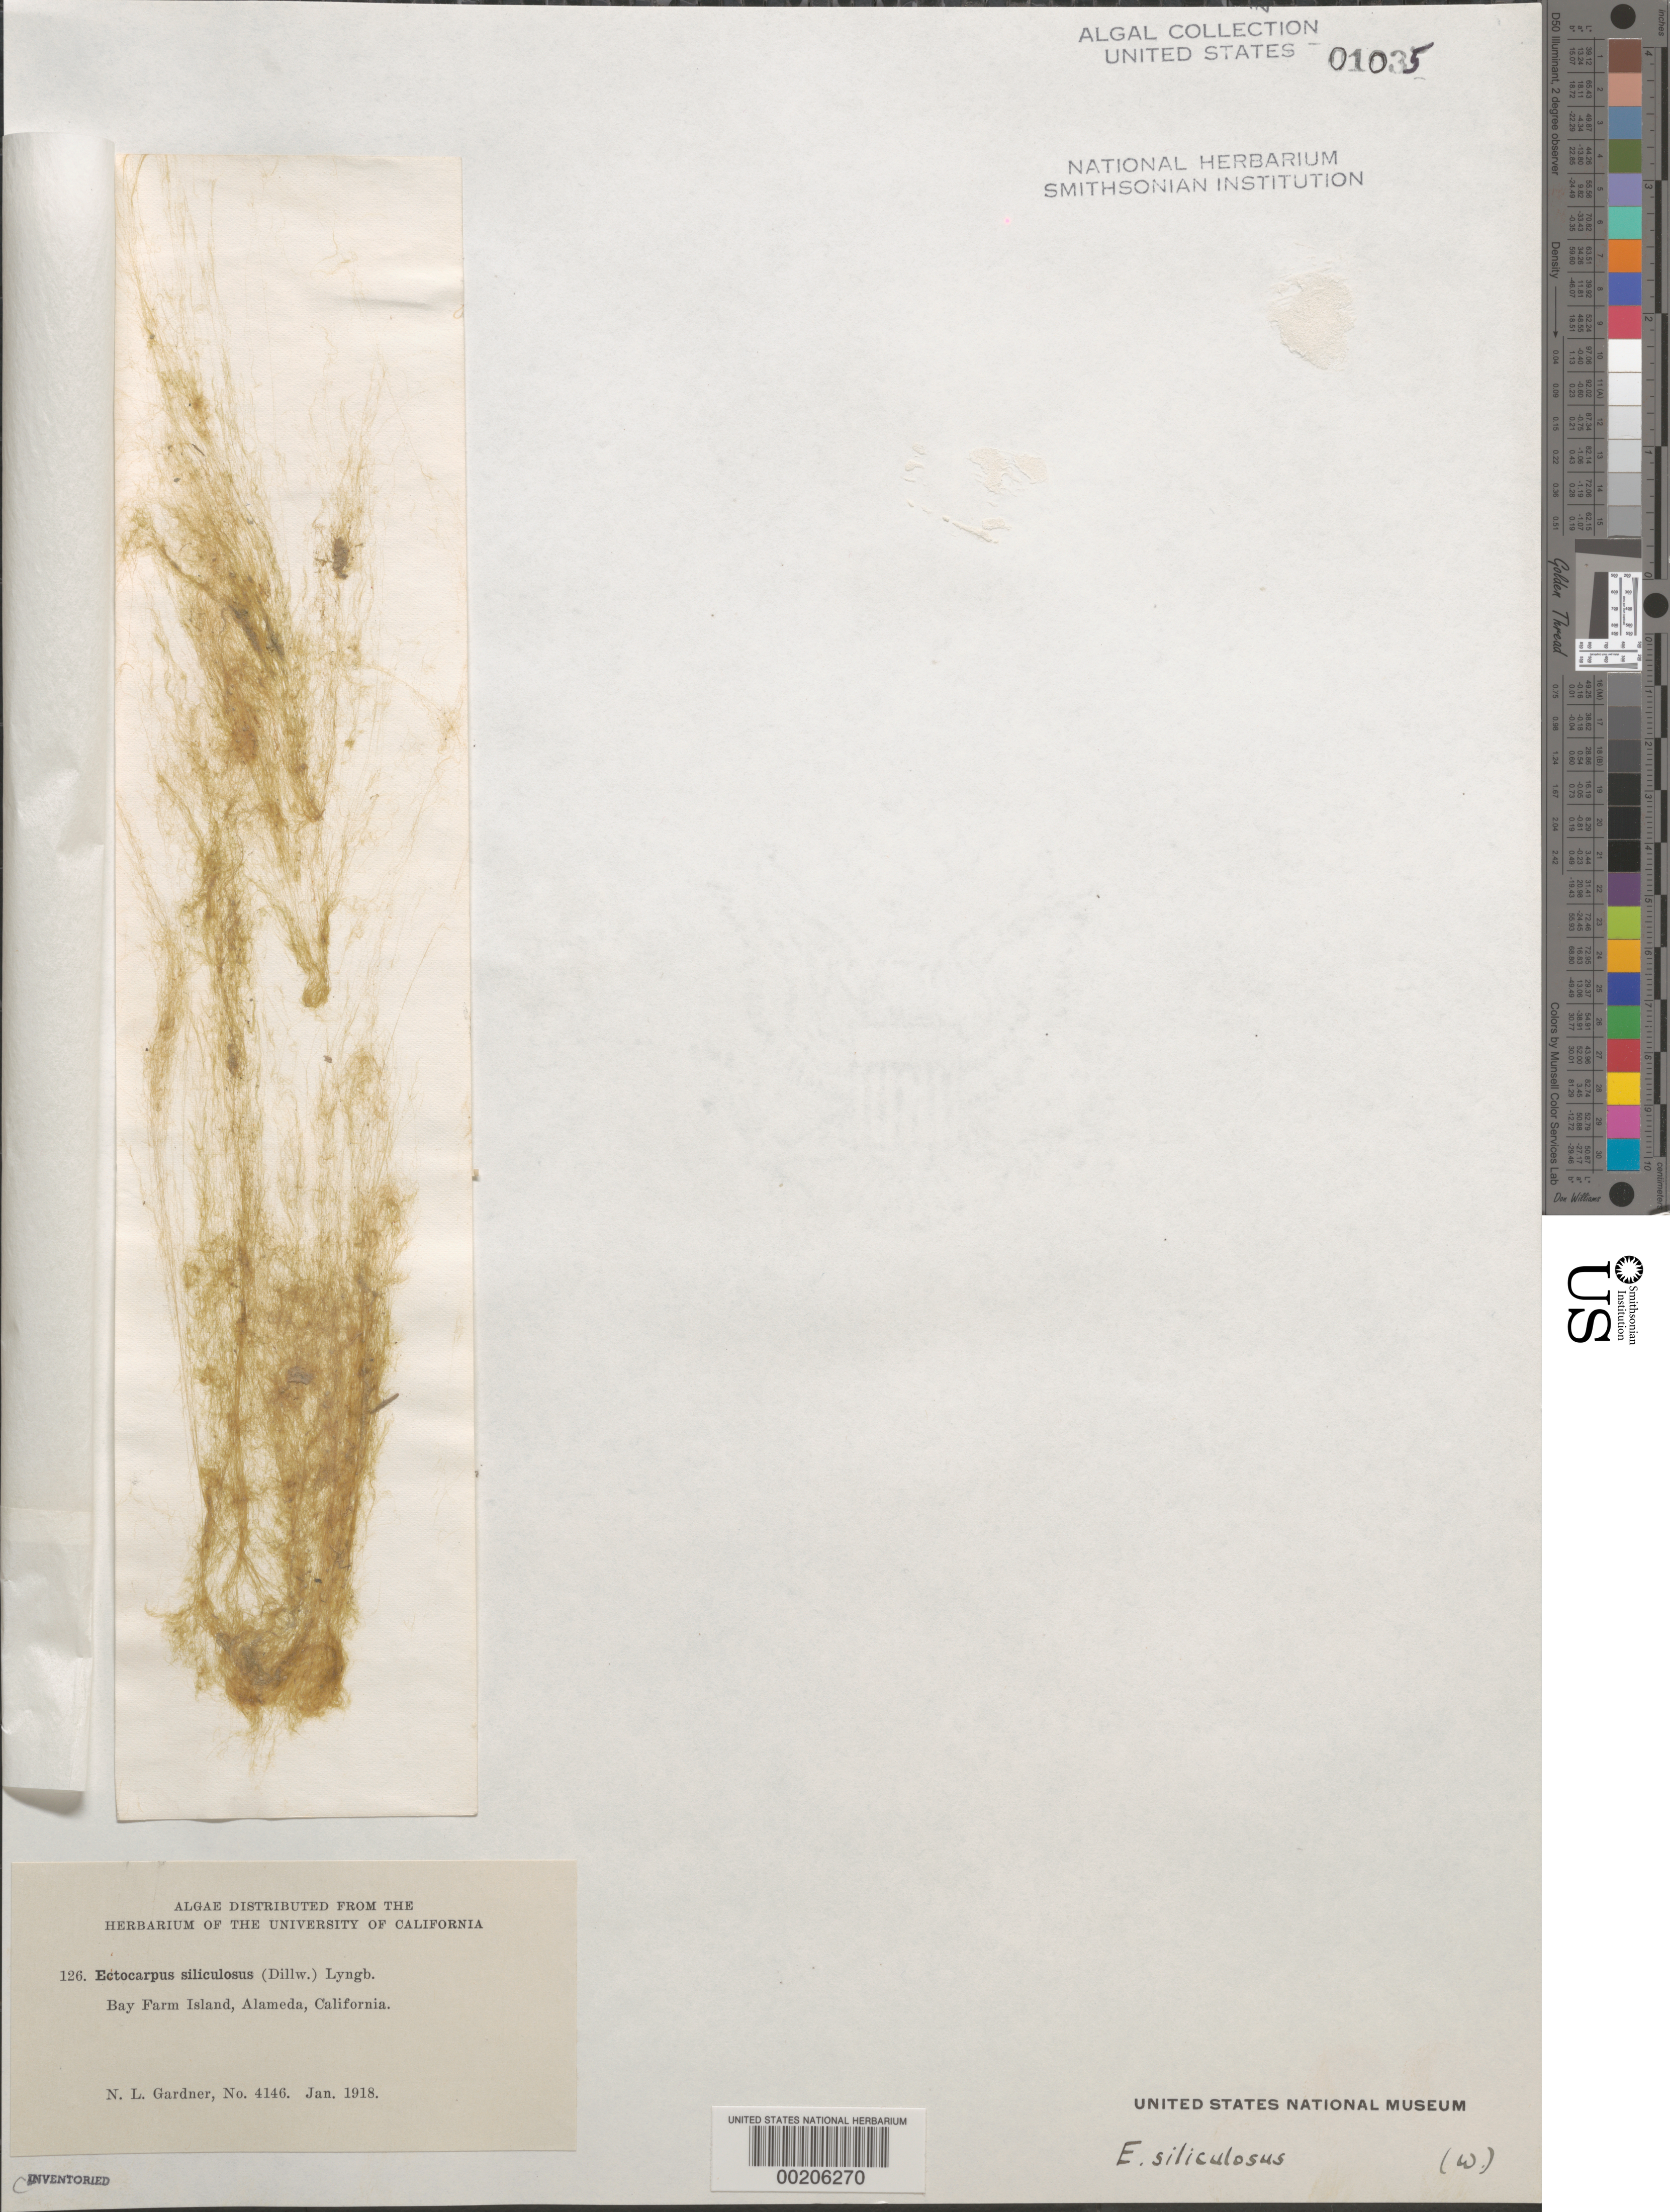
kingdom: Chromista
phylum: Ochrophyta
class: Phaeophyceae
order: Ectocarpales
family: Ectocarpaceae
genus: Ectocarpus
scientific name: Ectocarpus siliculosus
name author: (Dillwyn) Lyngbye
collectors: N. Gardner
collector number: NLG 4146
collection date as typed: Jan 1918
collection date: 1918-01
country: United States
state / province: California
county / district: Alameda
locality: Bay Island Farm, Alameda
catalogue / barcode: US 1035